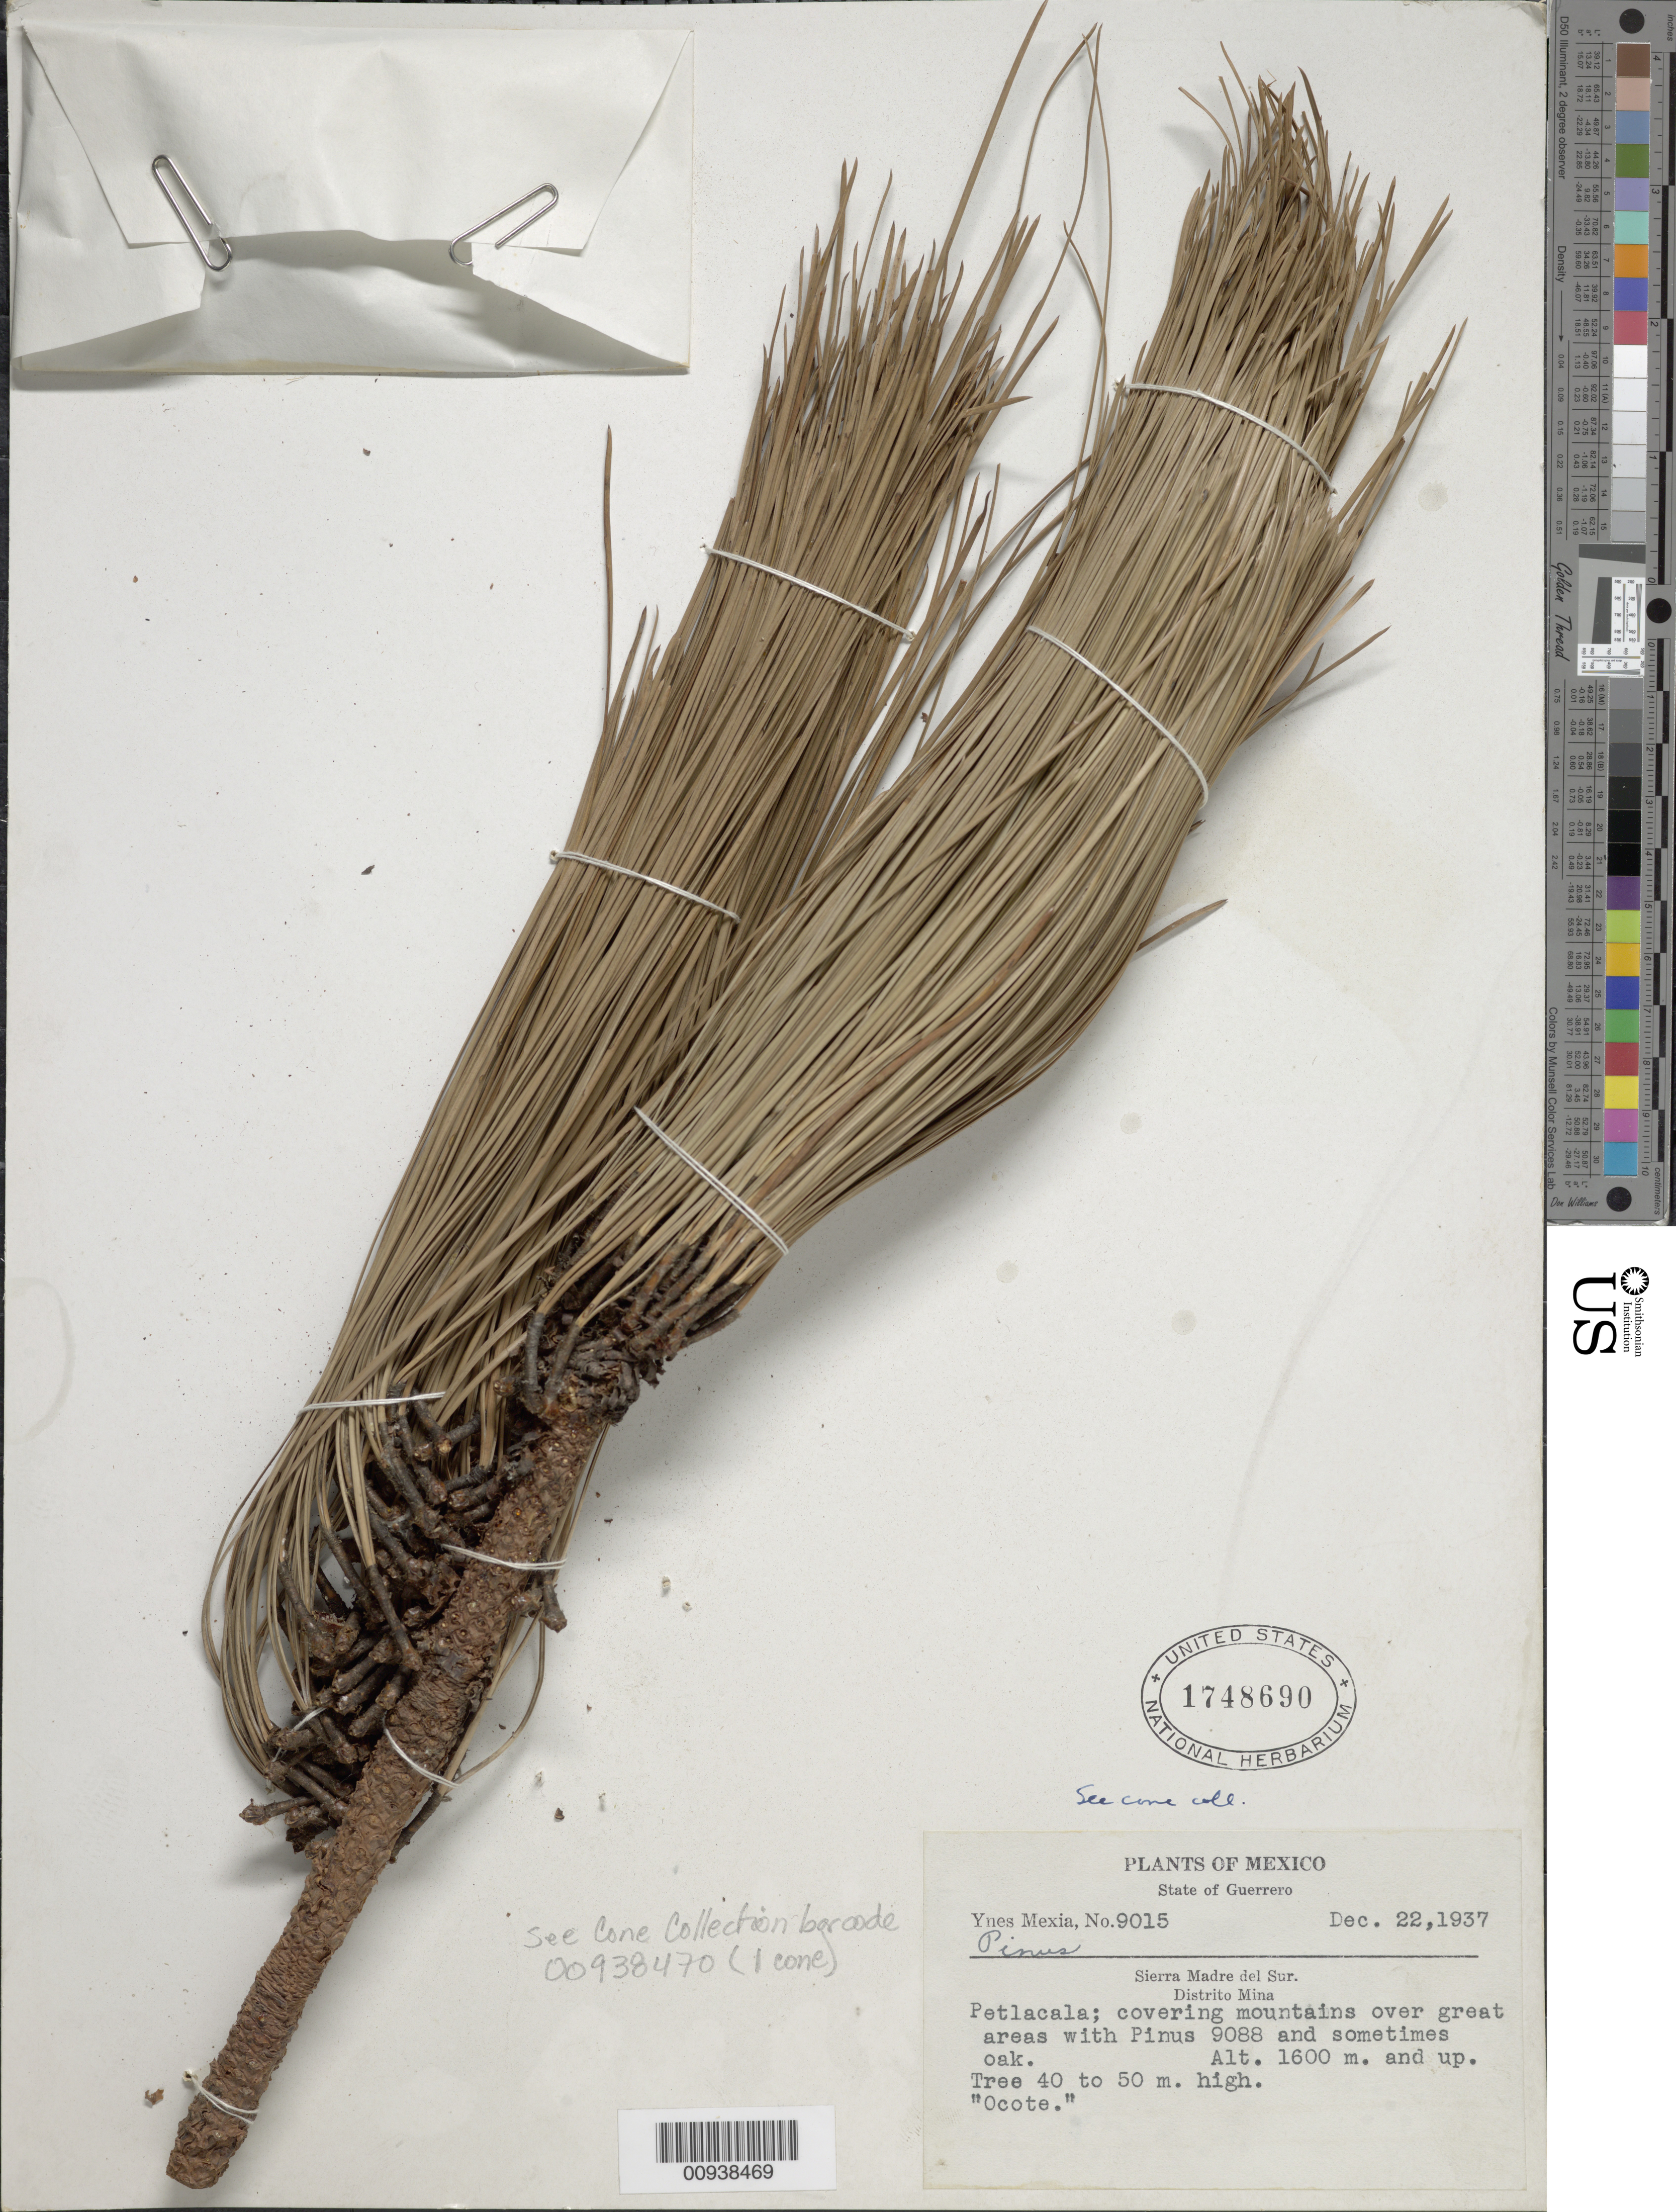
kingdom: Plantae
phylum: Tracheophyta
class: Pinopsida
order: Pinales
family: Pinaceae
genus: Pinus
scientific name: Pinus sp.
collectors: Y. Mexia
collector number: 9015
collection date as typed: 22 Dec 1937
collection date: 1937-12-22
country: Mexico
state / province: Guerrero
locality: Petlacala. Sierra Madre del Sur. Distrito Mina.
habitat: Covering mountains over great areas with Pinus 9088 and sometimes oak.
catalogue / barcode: US 1748690